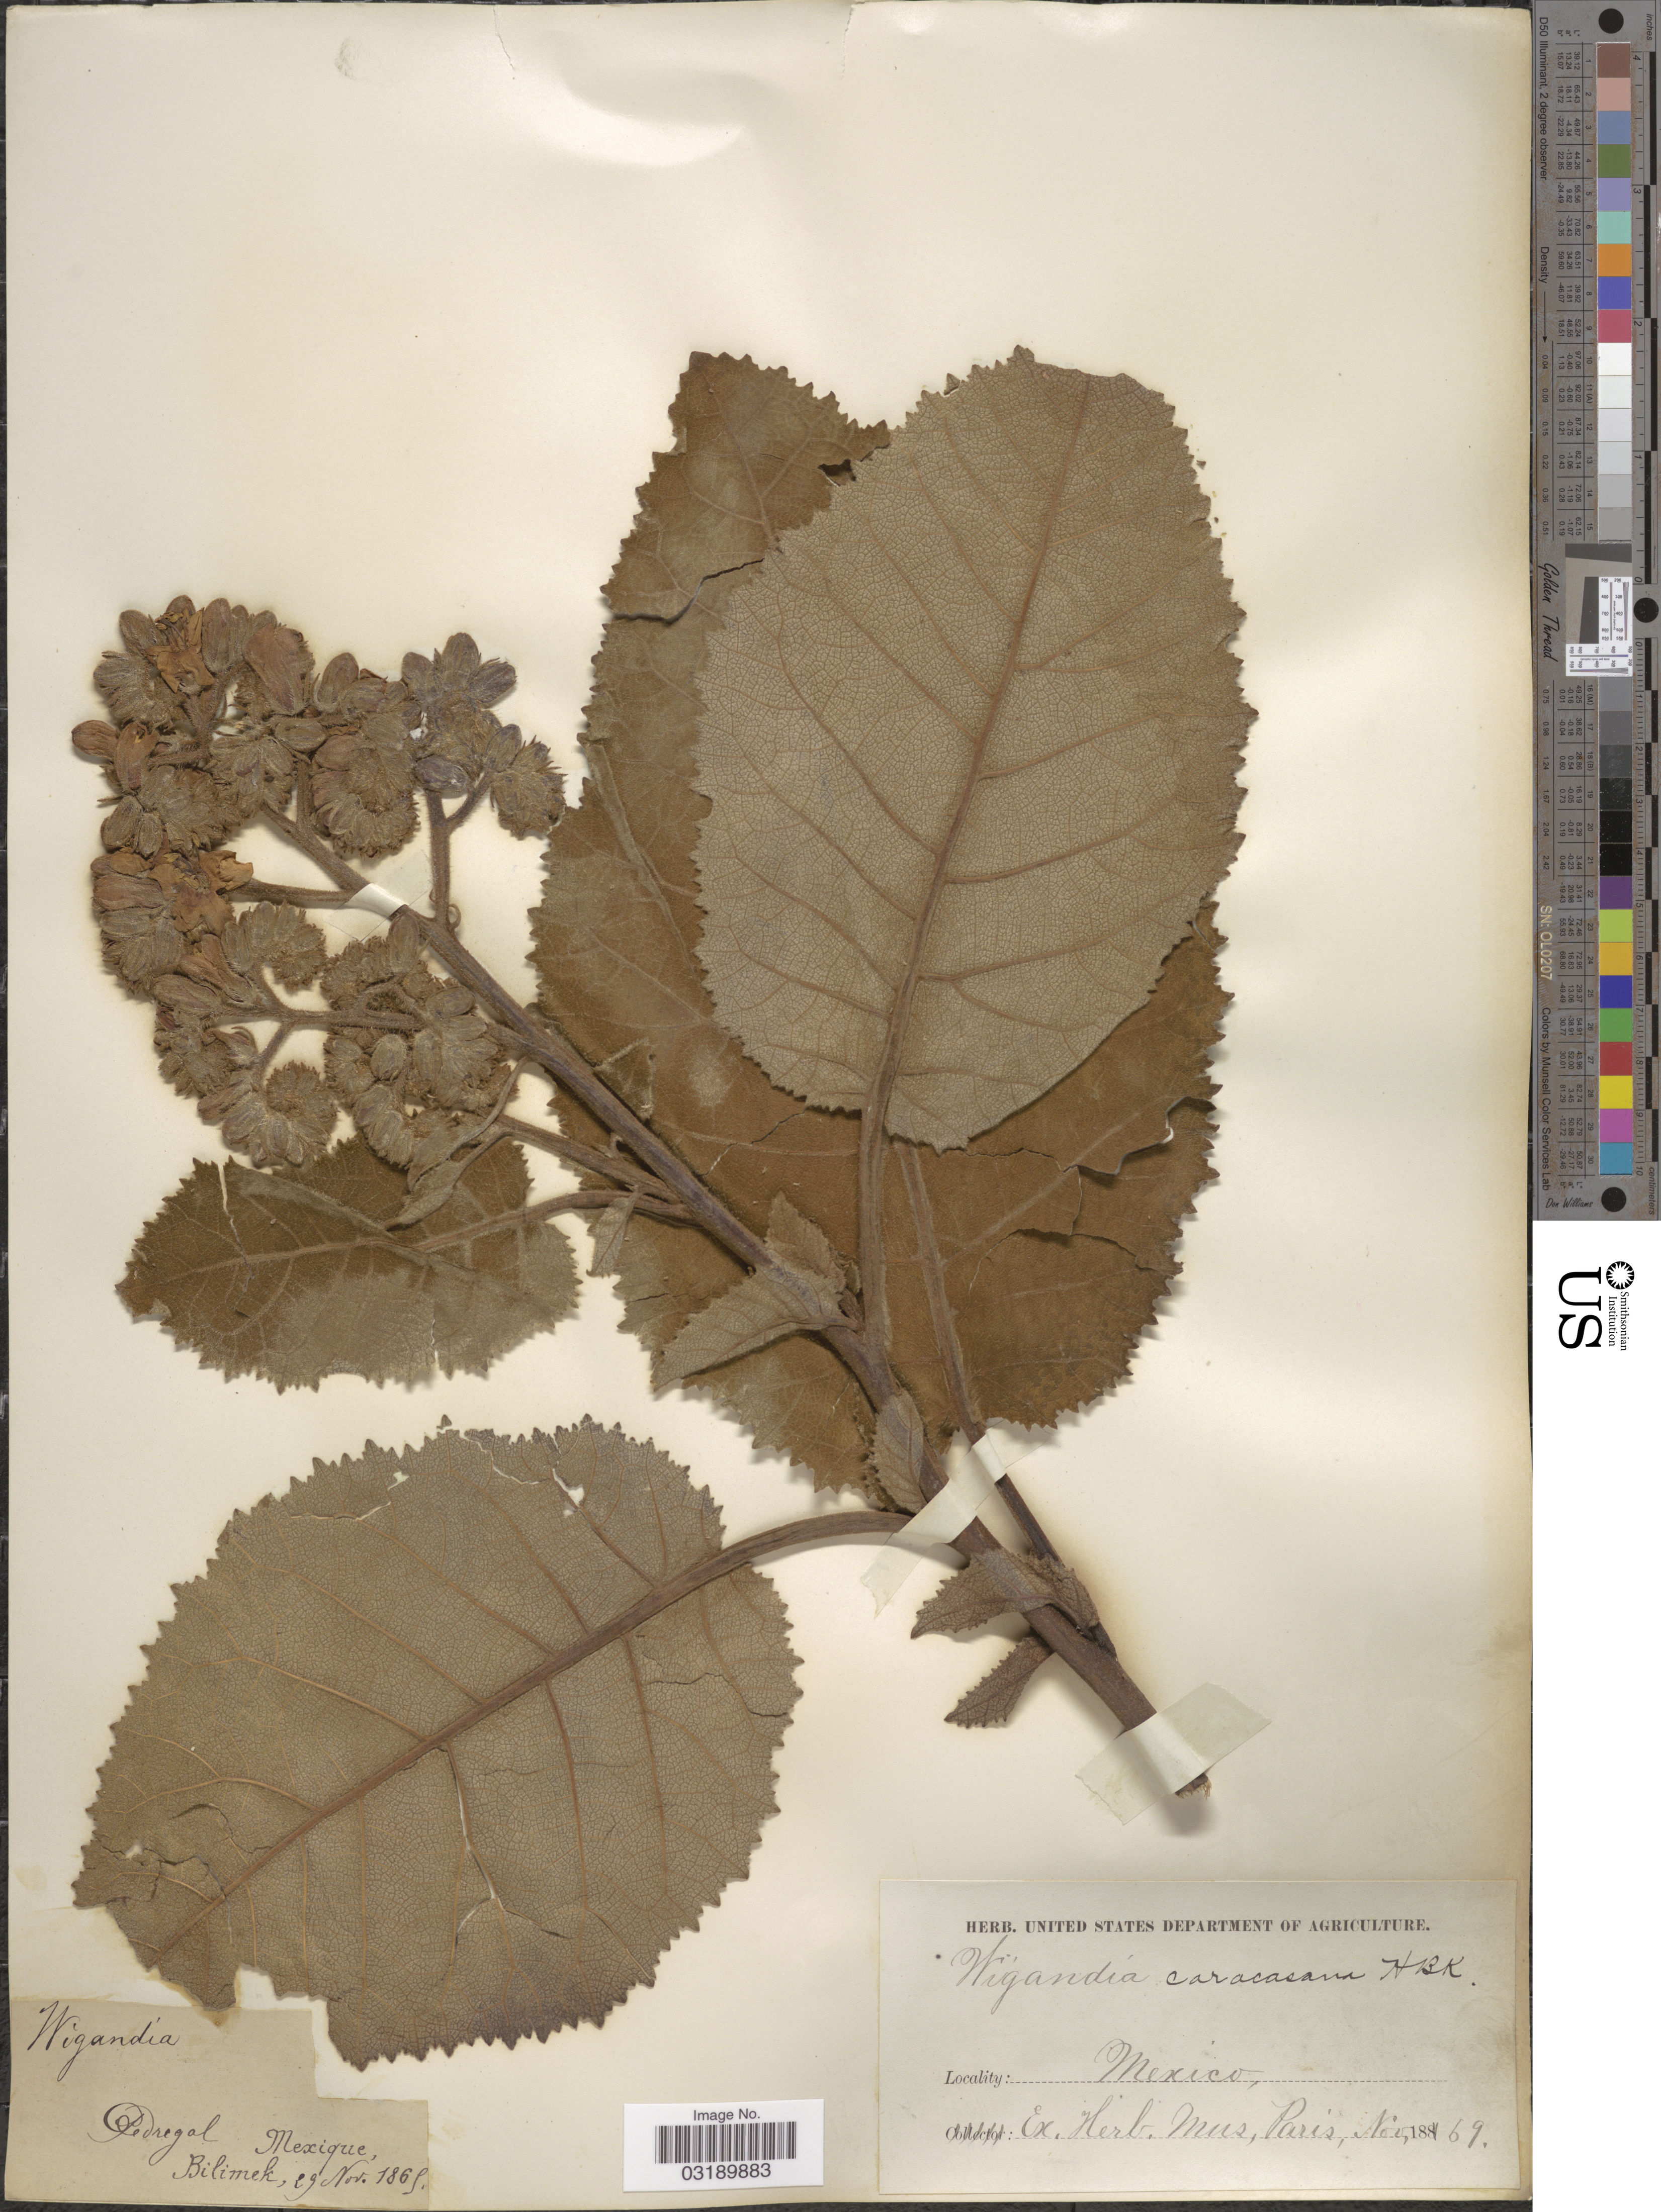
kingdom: Plantae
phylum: Tracheophyta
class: Magnoliopsida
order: Boraginales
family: Namaceae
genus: Wigandia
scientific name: Wigandia caracasana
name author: Kunth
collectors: -. Bilimek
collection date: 1869-11-29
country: Mexico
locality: Pedregal Mexique.